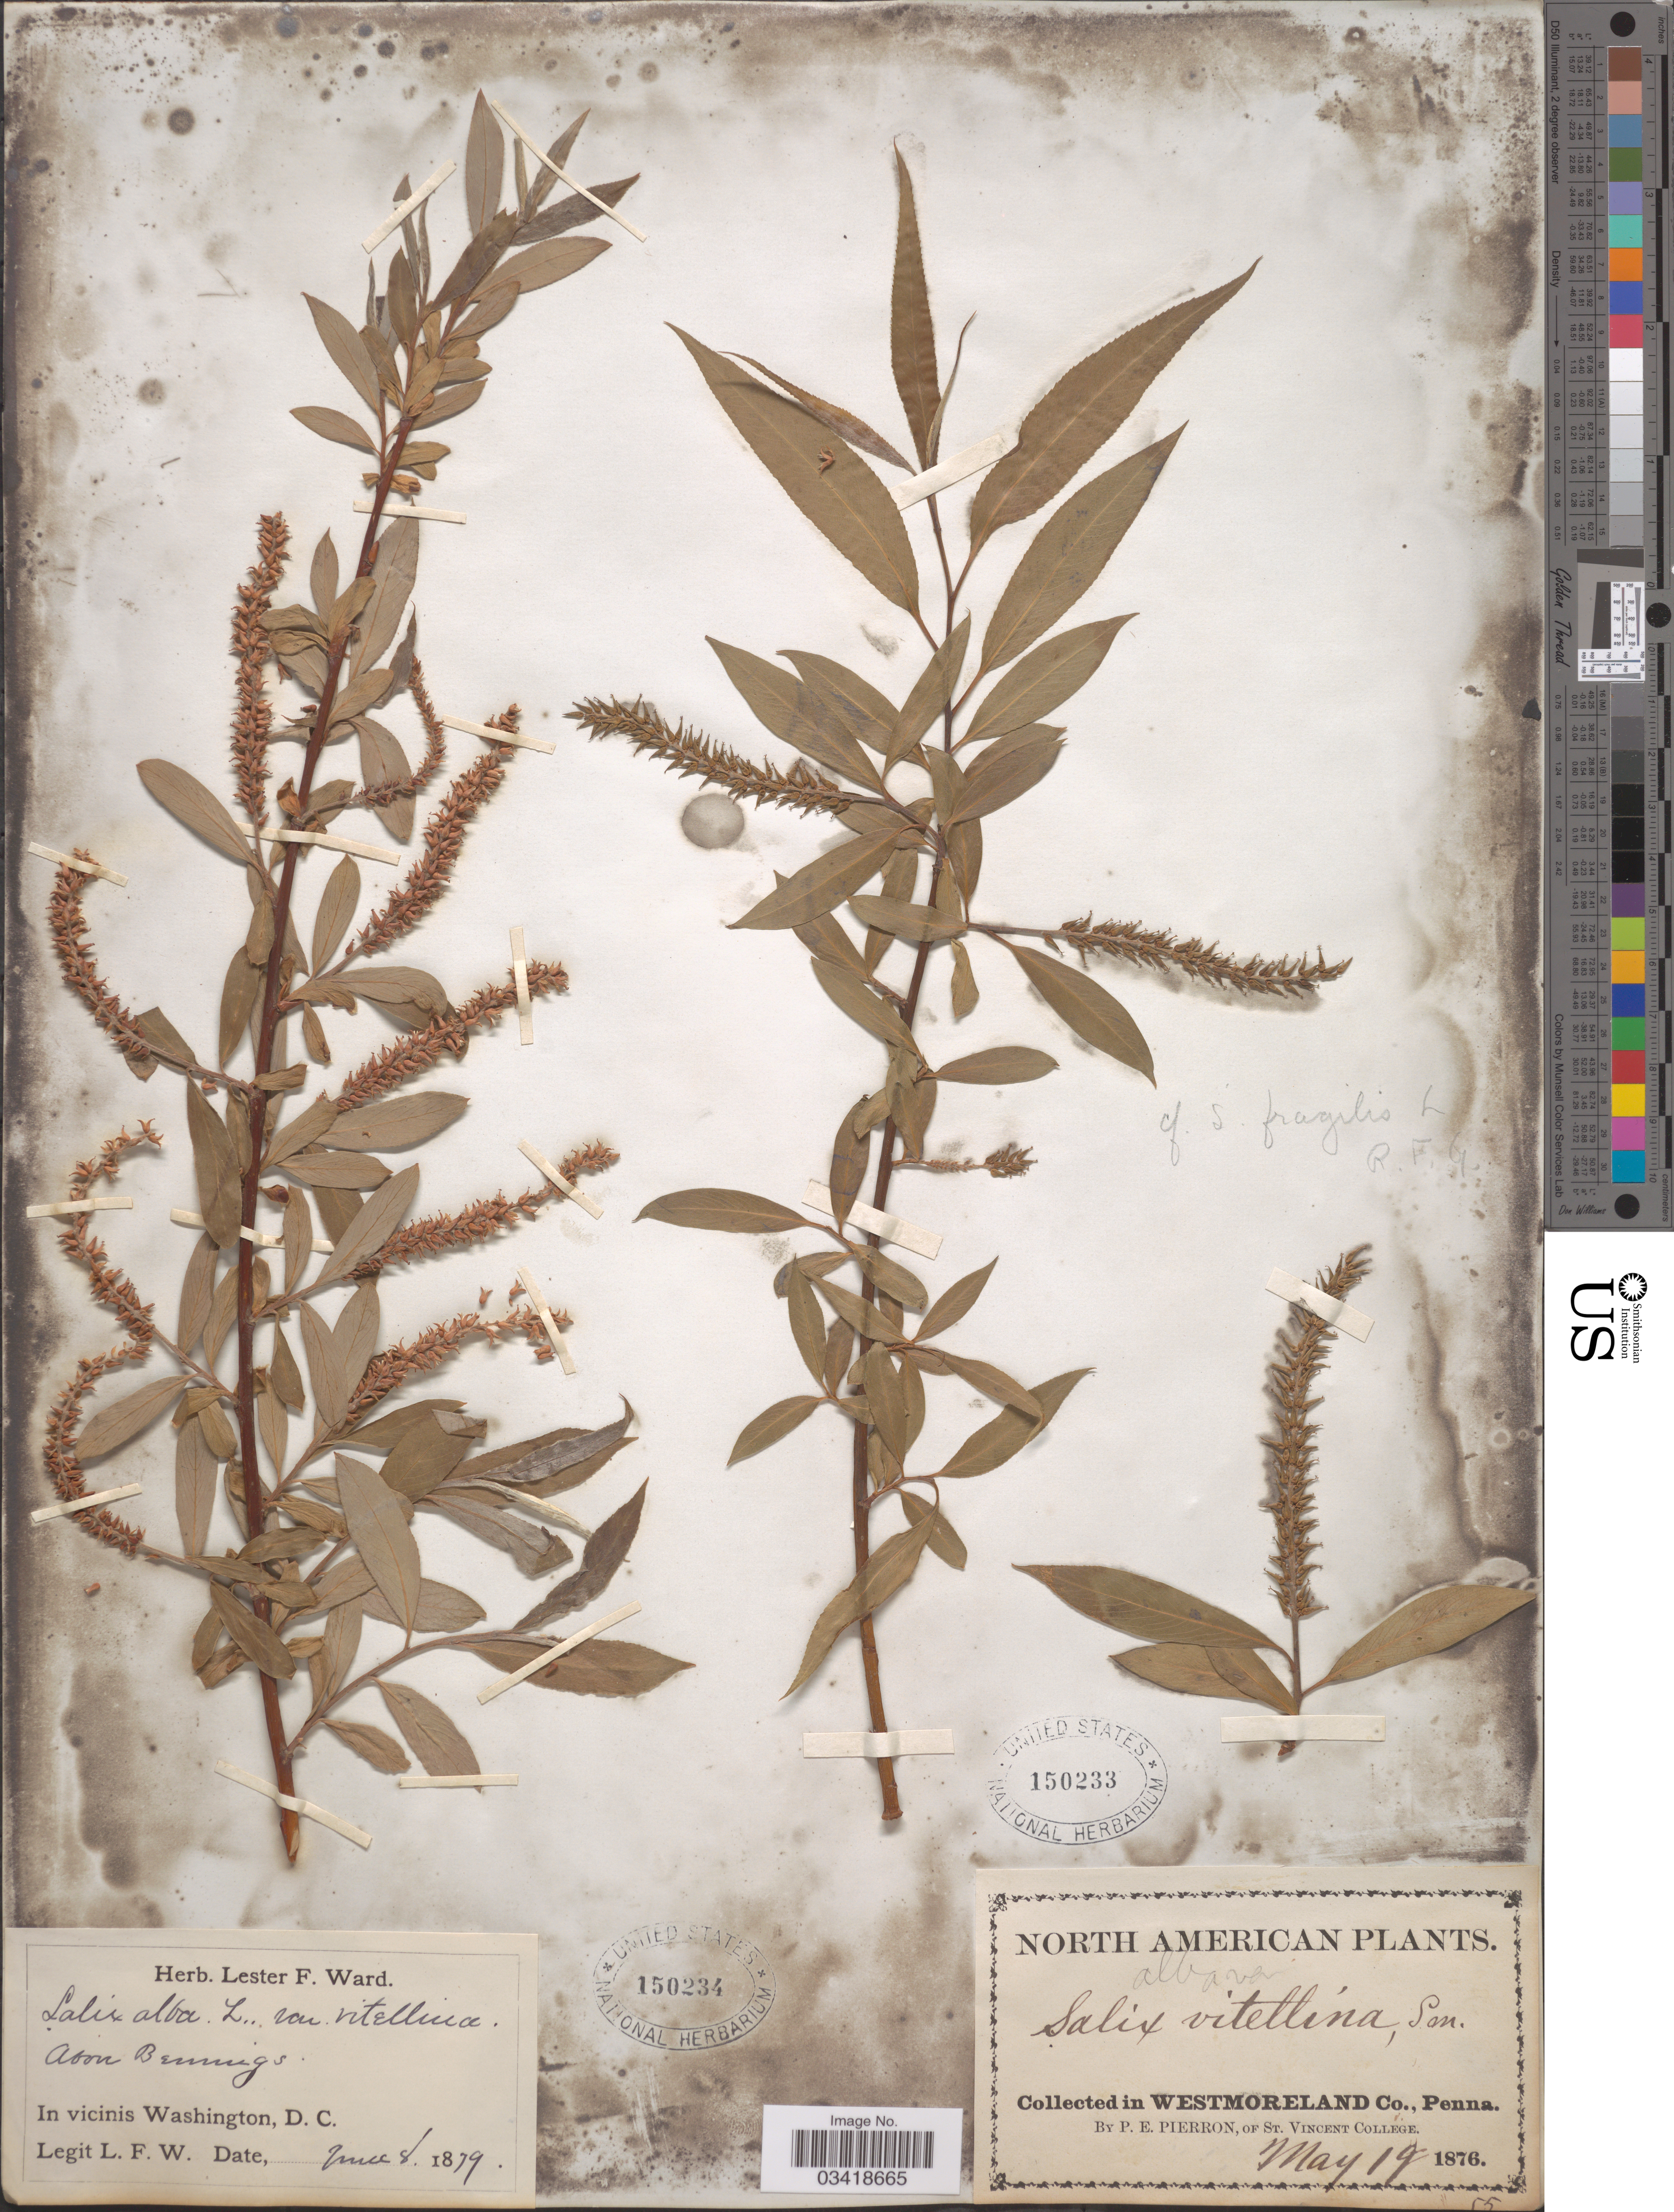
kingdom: Plantae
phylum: Tracheophyta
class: Magnoliopsida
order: Malpighiales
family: Salicaceae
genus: Salix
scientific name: Salix alba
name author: L.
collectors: L. F. Ward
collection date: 1879-06-08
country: United States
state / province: District of Columbia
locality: In vicinis Washington, D.C.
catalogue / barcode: US 150234-2